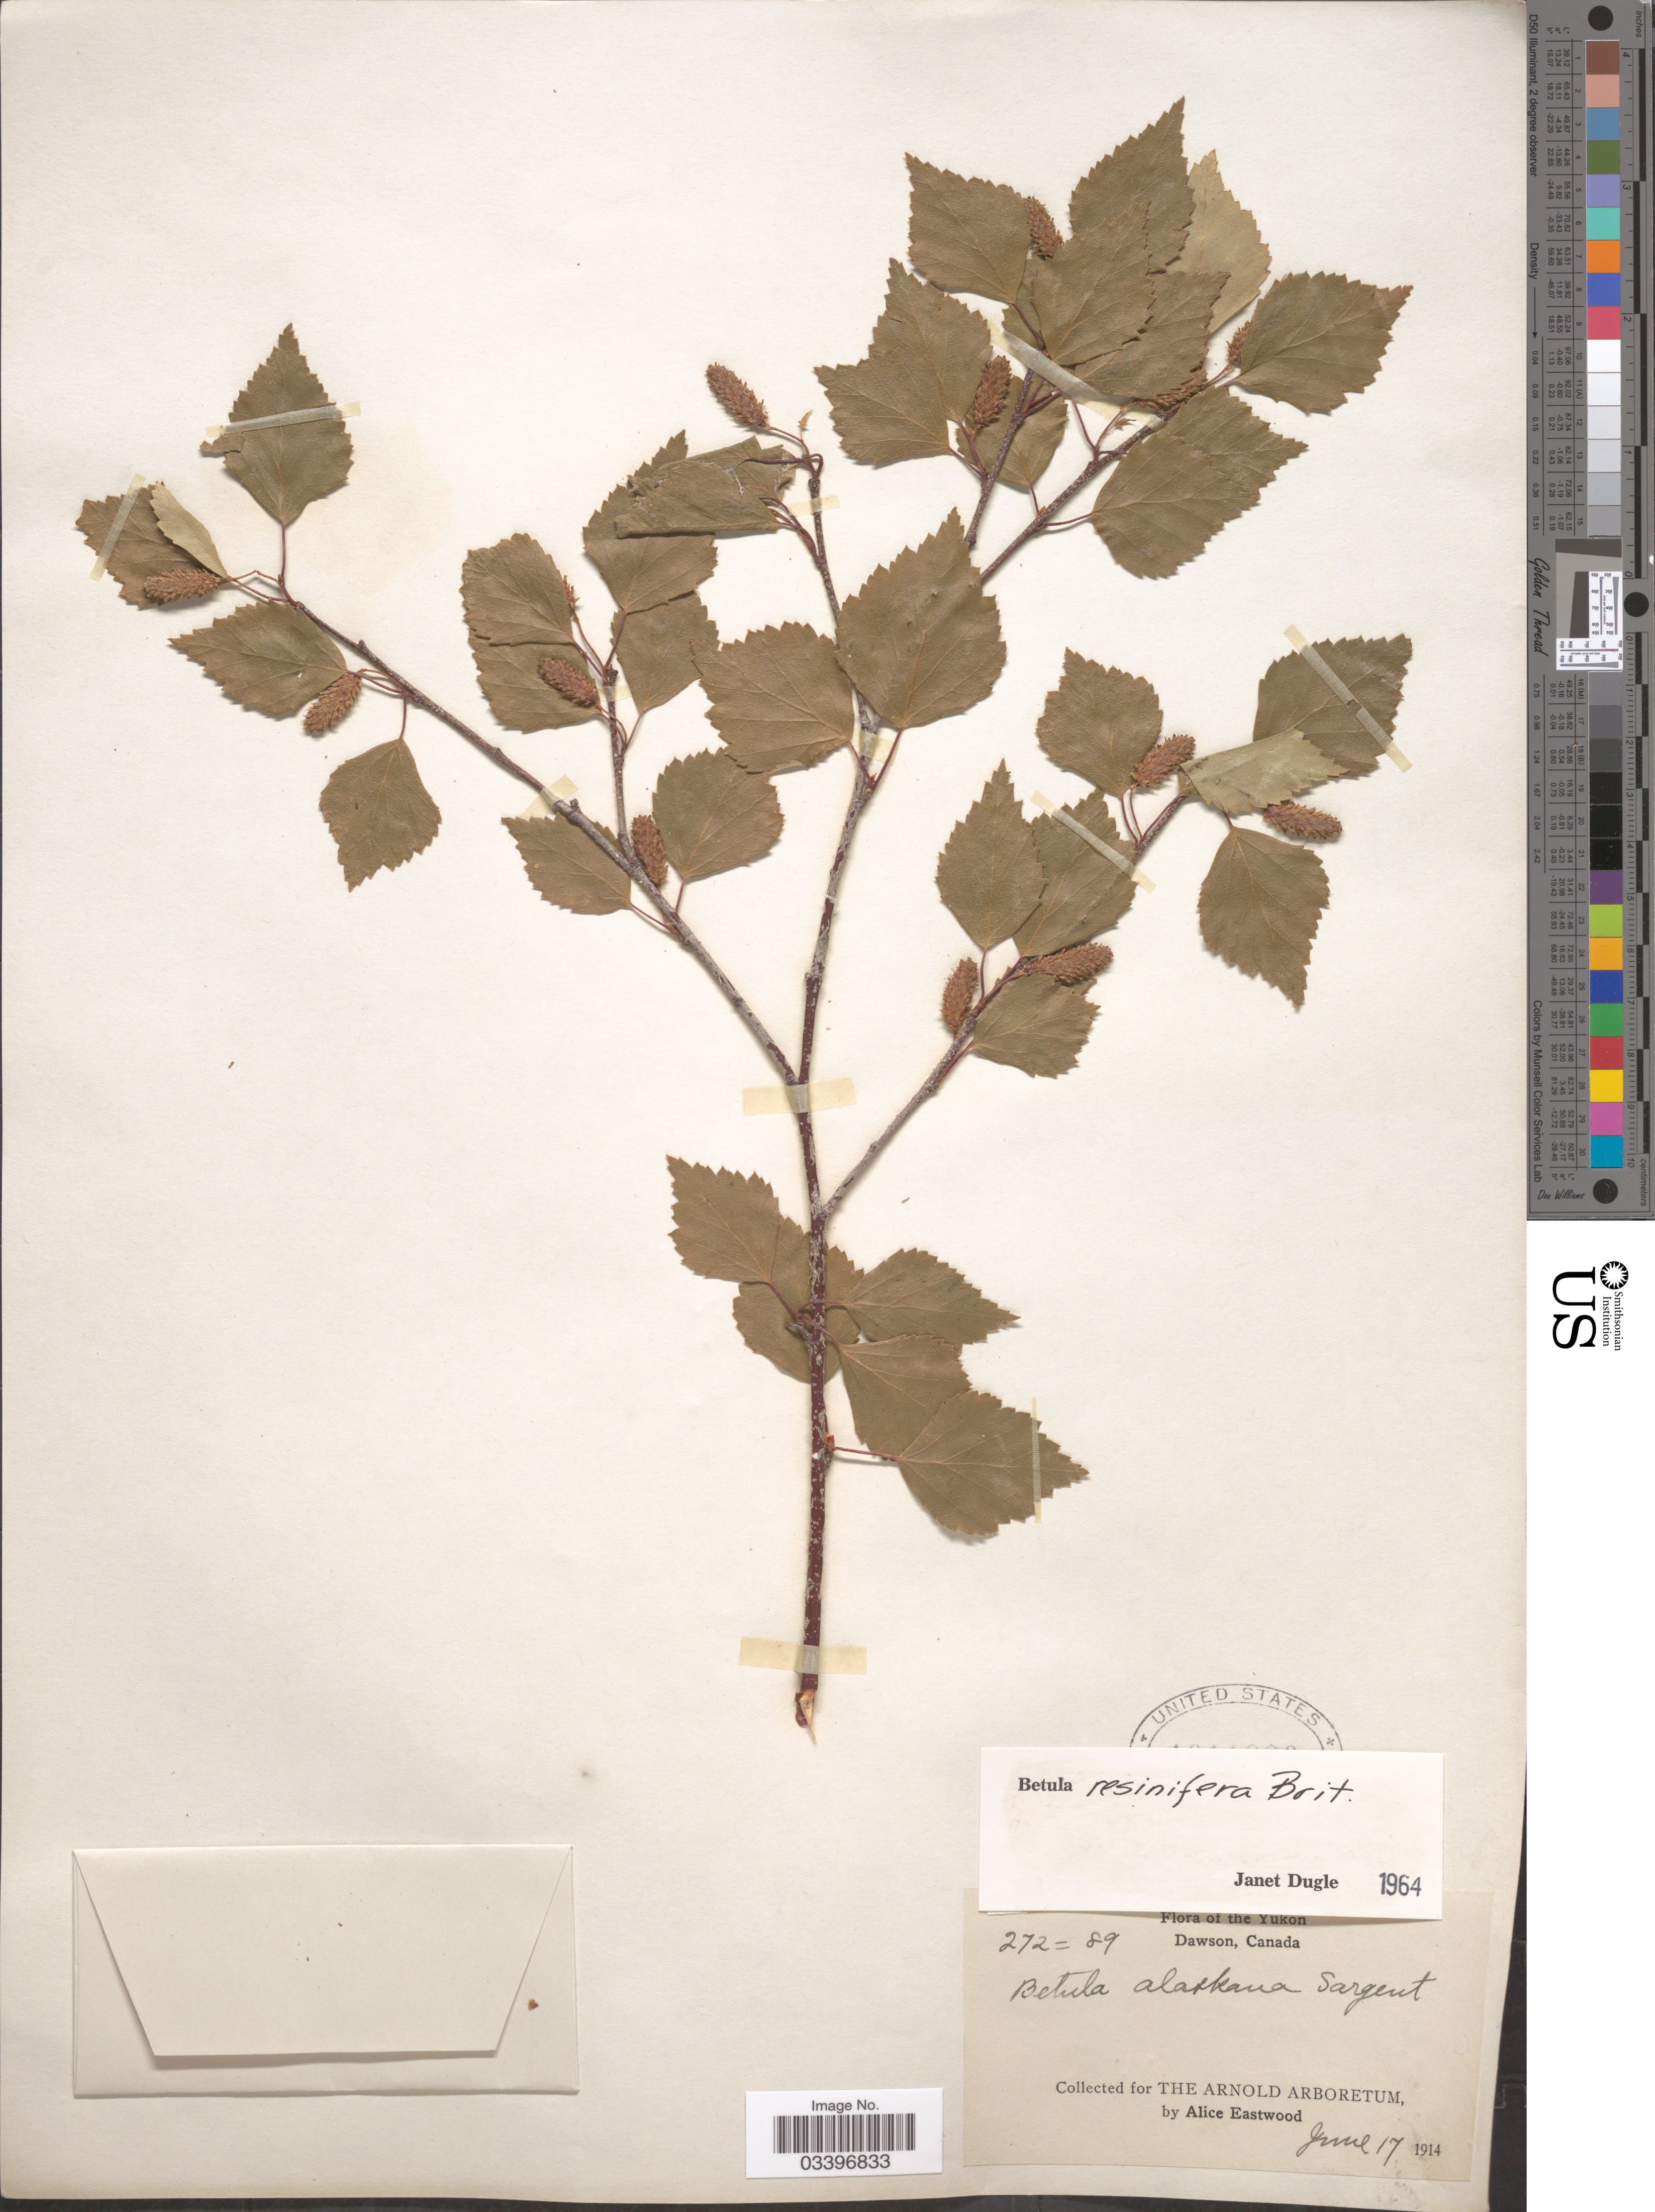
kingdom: Plantae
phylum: Tracheophyta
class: Magnoliopsida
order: Fagales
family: Betulaceae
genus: Betula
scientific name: Betula resinifera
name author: Britton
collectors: A. Eastwood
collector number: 272=89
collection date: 1914-06-17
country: Canada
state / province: Yukon Territory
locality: Yukon, Dawson.